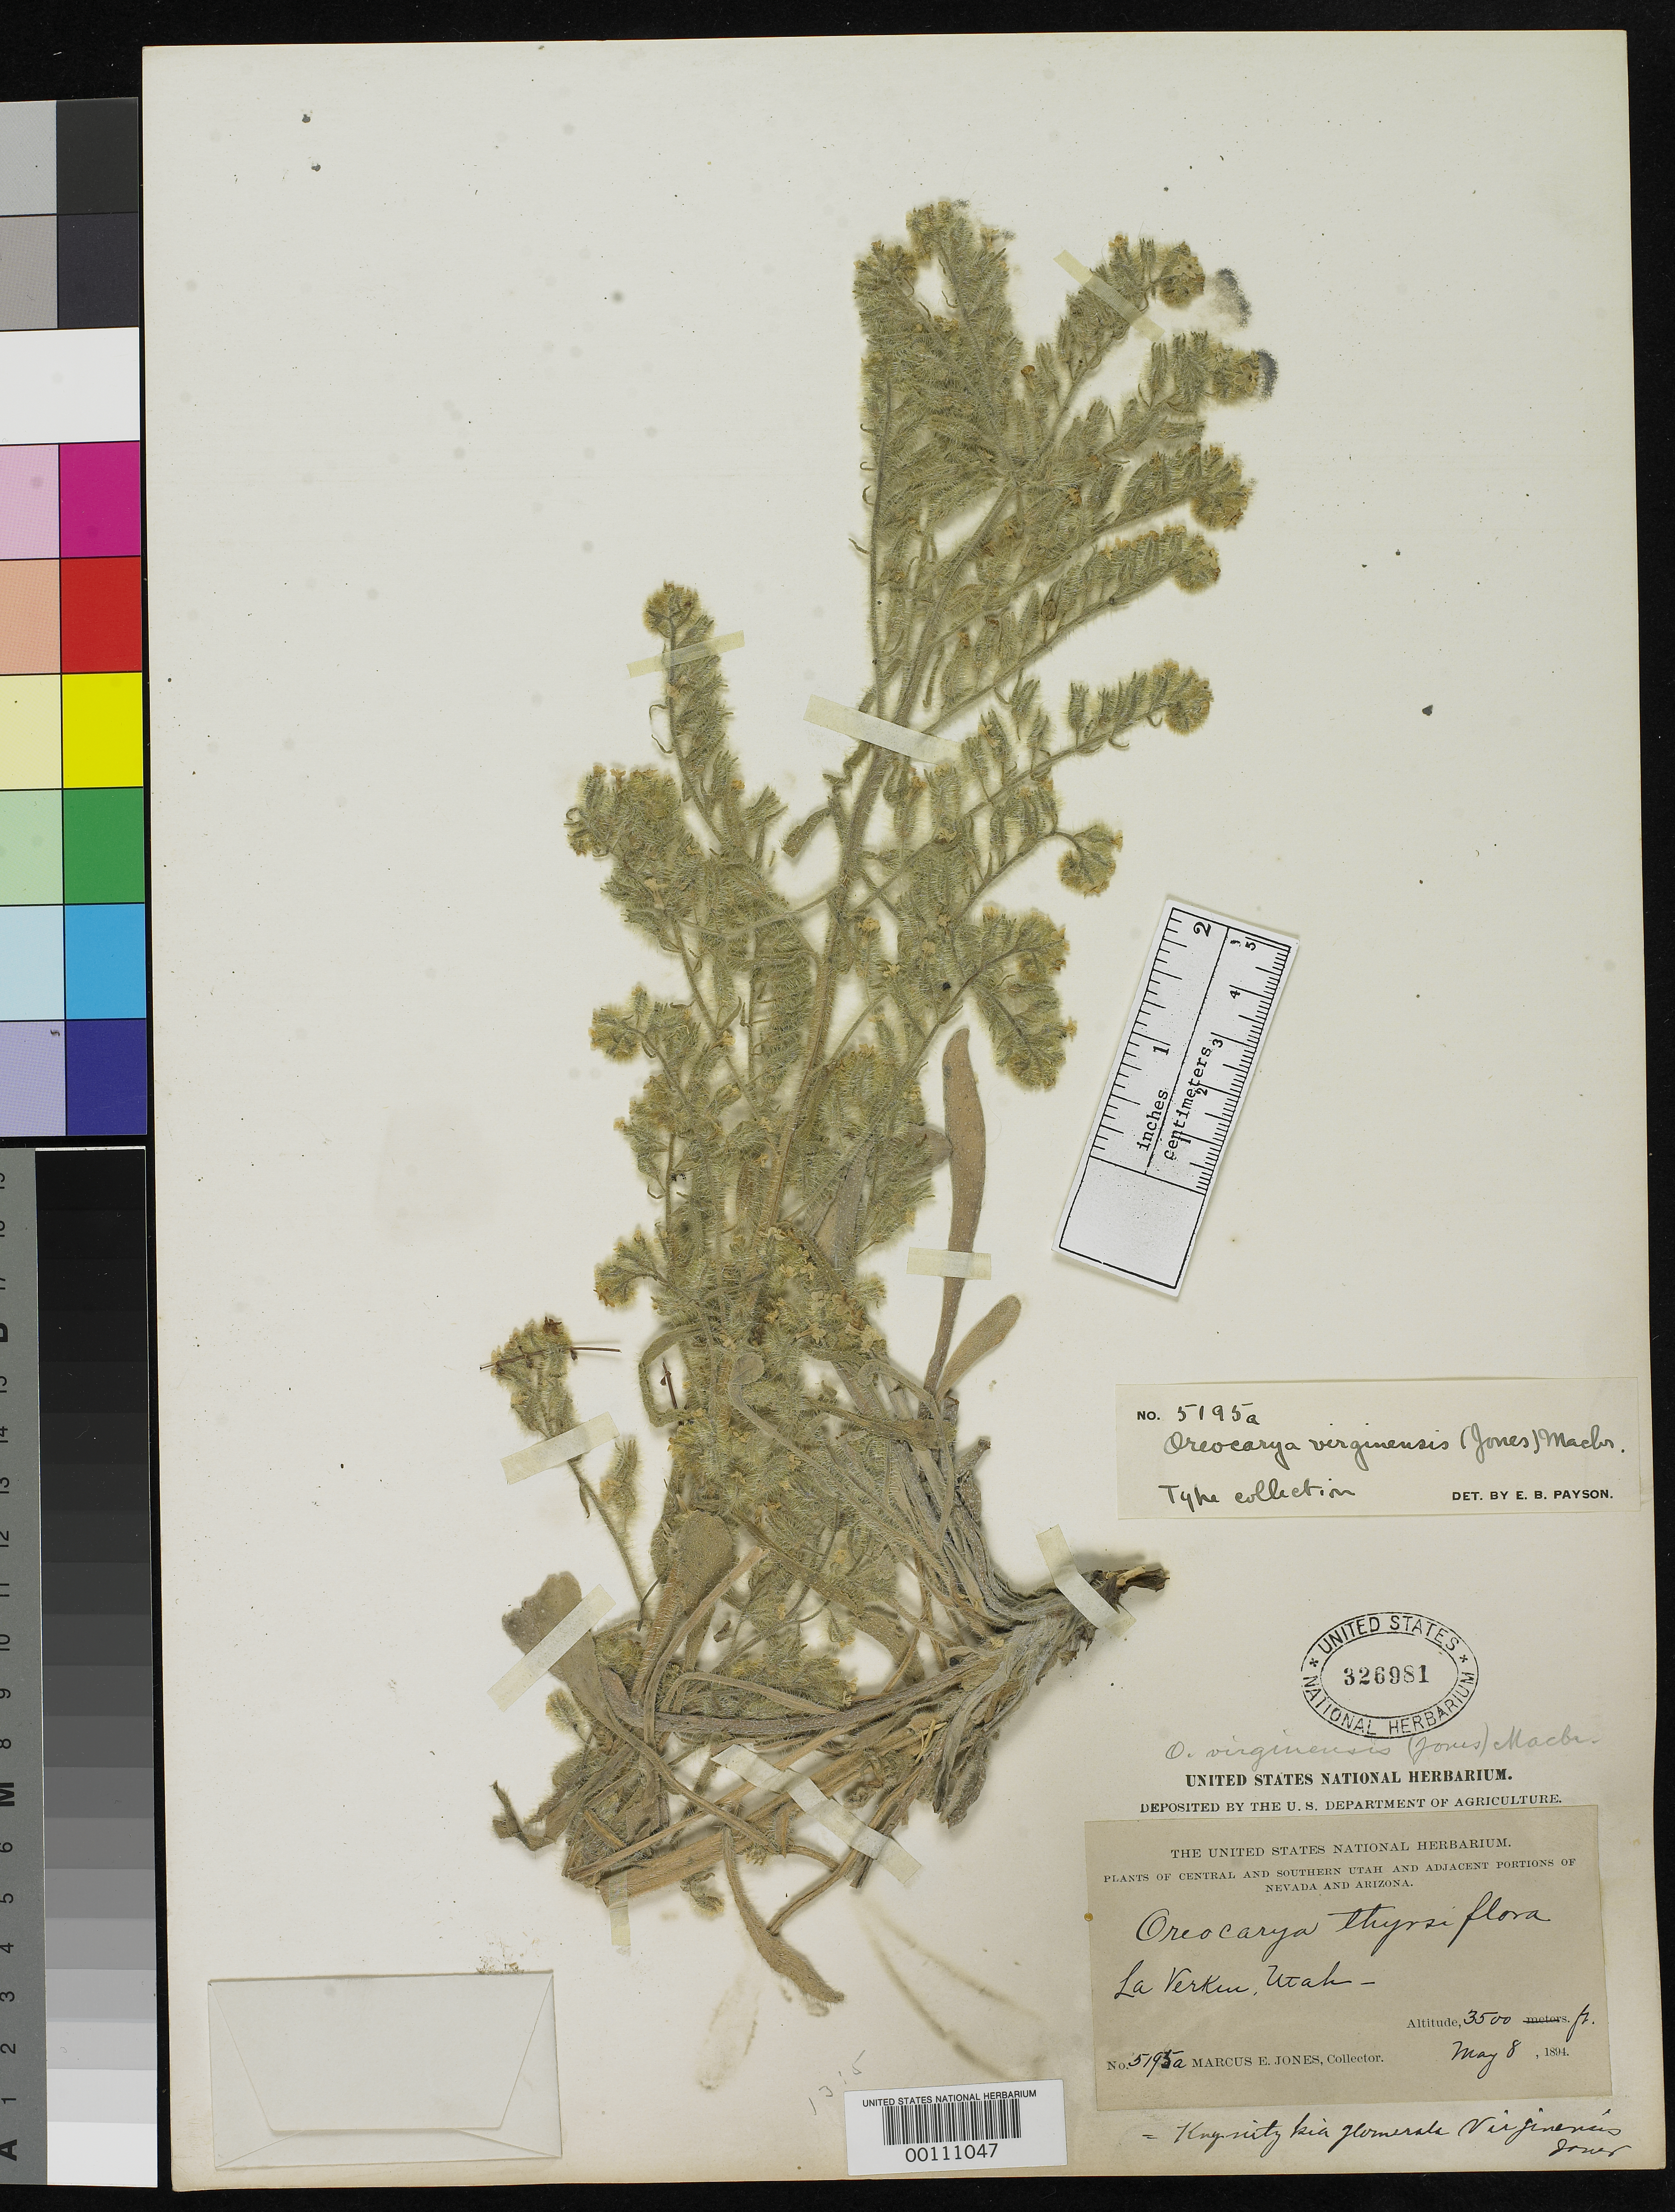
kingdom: Plantae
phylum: Tracheophyta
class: Magnoliopsida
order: Boraginales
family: Boraginaceae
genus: Krynitzkia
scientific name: Krynitzkia glomerata var. virginensis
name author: M.E. Jones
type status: Isosyntype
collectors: M. E. Jones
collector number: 5195 a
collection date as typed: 08 May 1894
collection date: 1894-05-08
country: United States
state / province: Utah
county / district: Washington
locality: La Verkin.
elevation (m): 1067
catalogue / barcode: US 326981